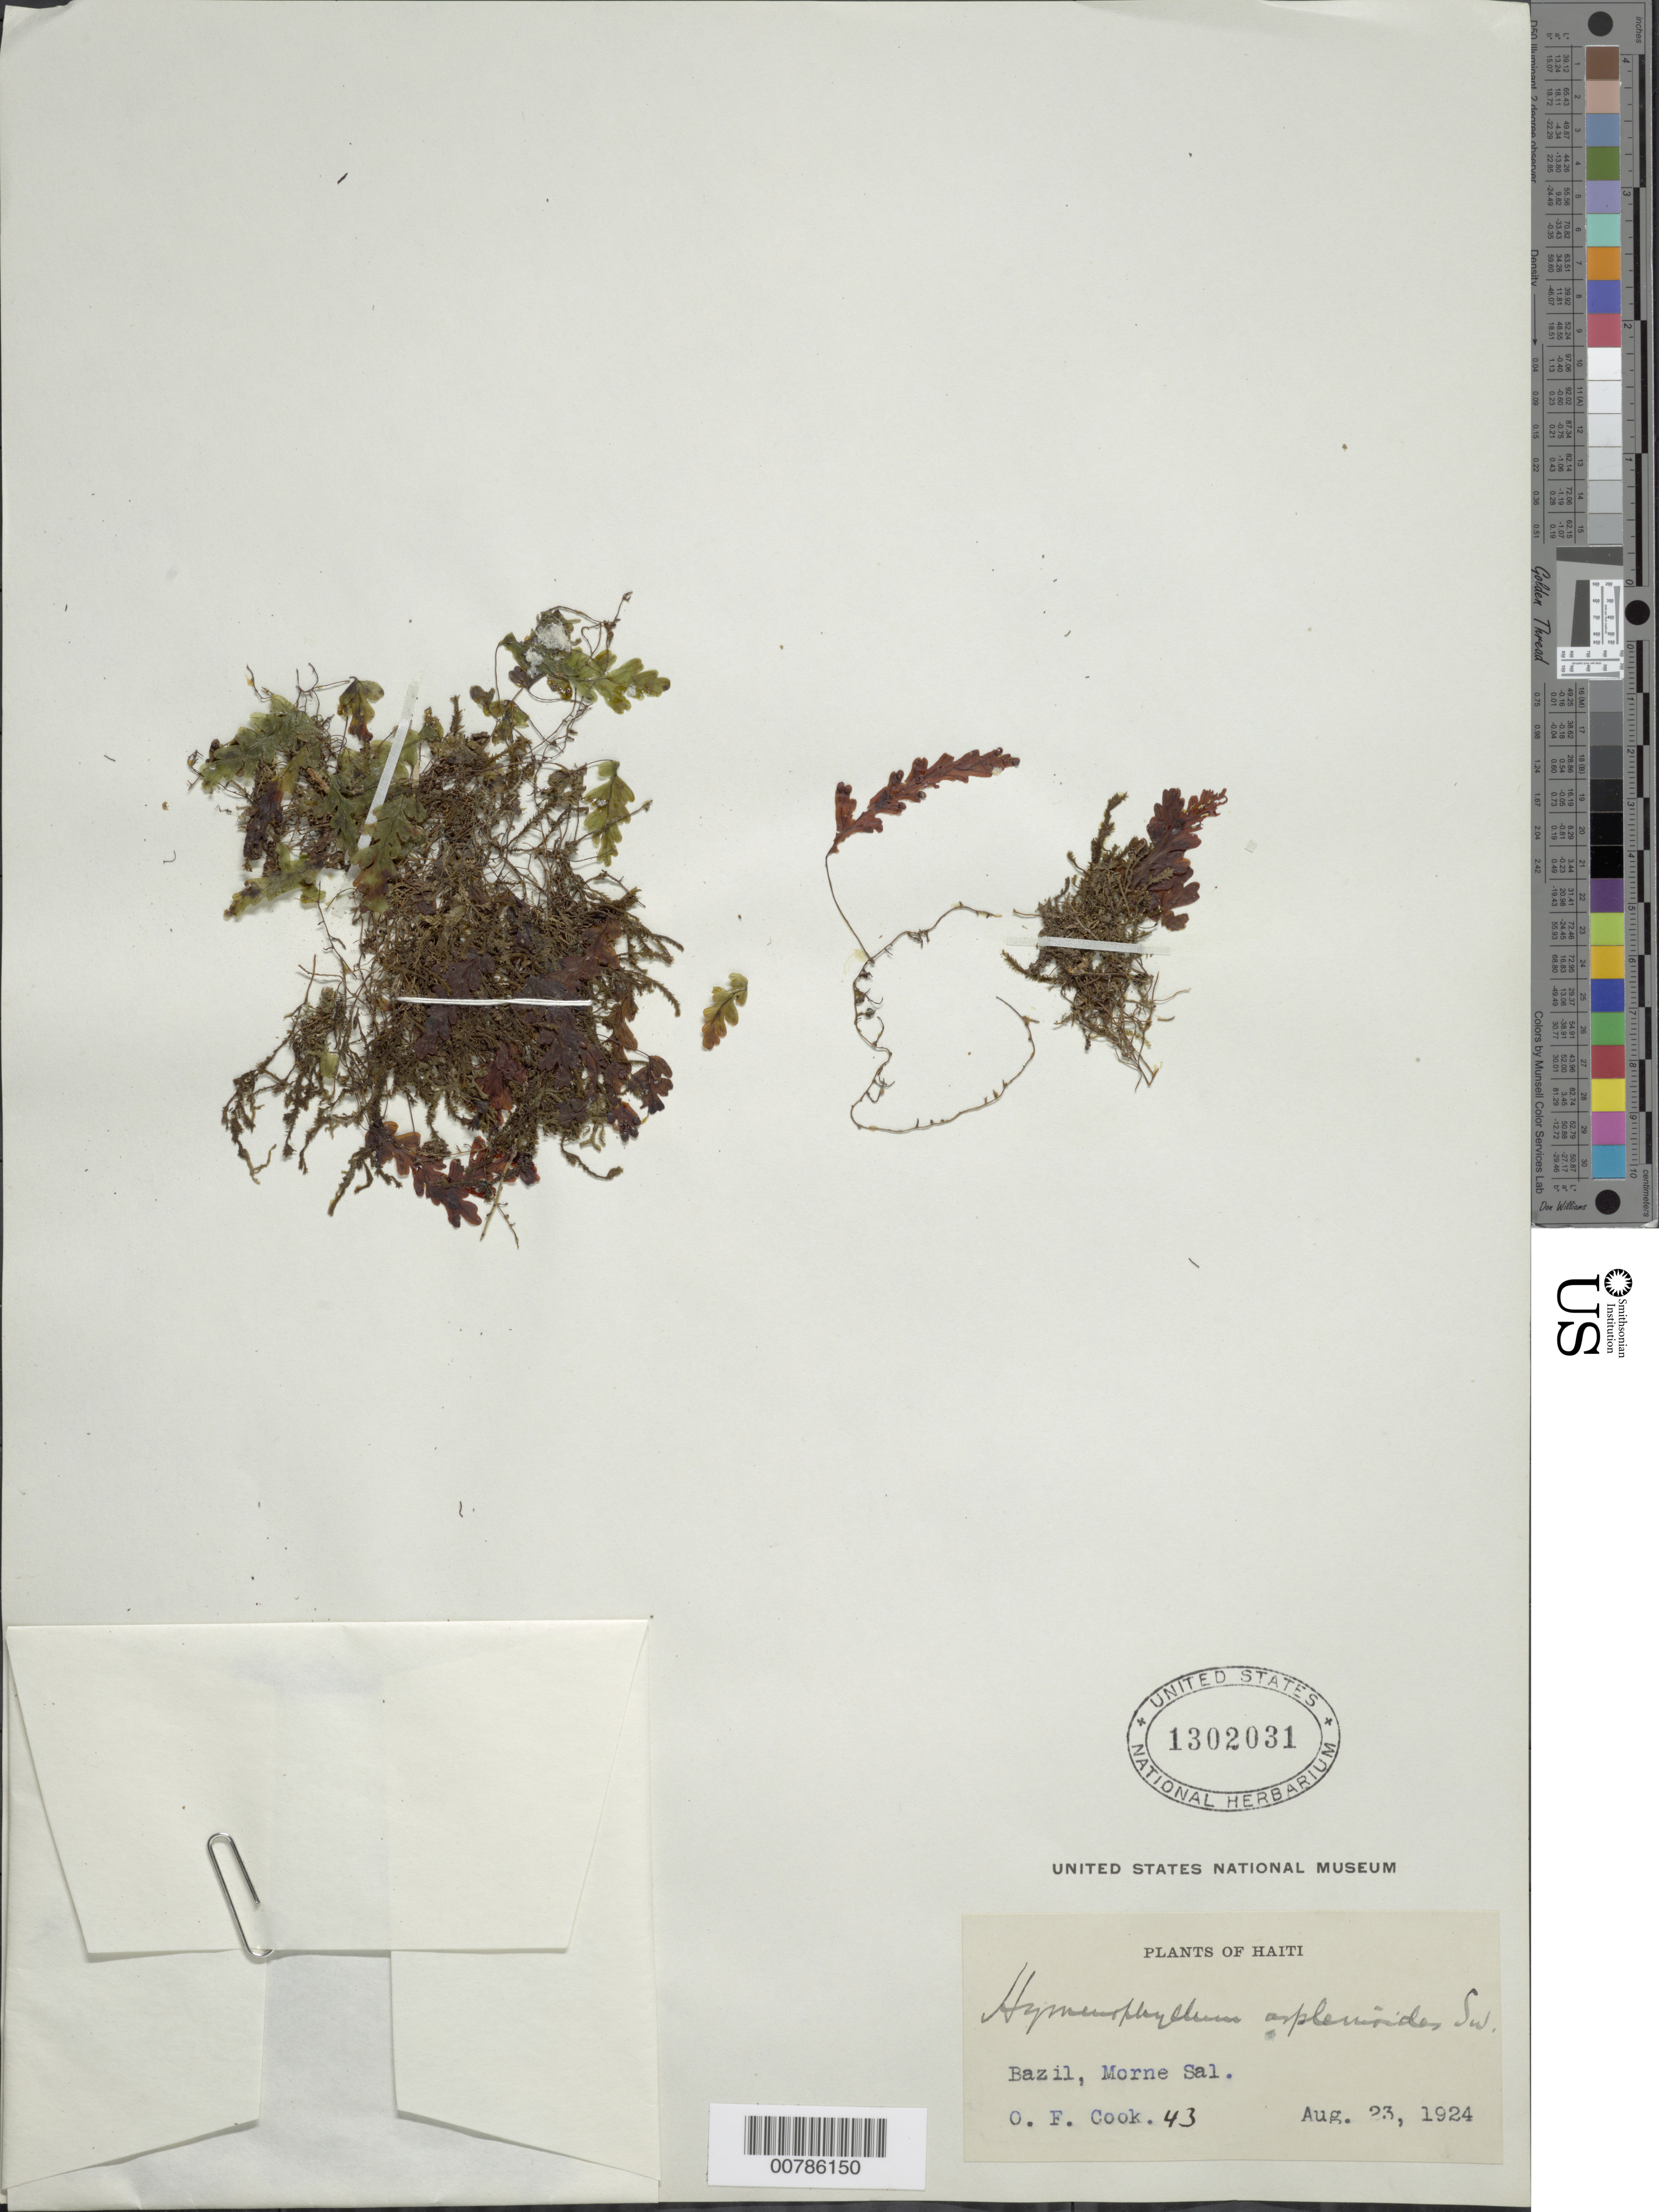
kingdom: Plantae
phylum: Tracheophyta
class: Polypodiopsida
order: Hymenophyllales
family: Hymenophyllaceae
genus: Hymenophyllum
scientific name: Hymenophyllum asplenioides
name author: (Sw.) Sw.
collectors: O. F. Cook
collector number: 43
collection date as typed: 23 Aug 1924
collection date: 1924-08-23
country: Haiti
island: Hispaniola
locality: Bazil, Morne Sal.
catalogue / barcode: US 1302031